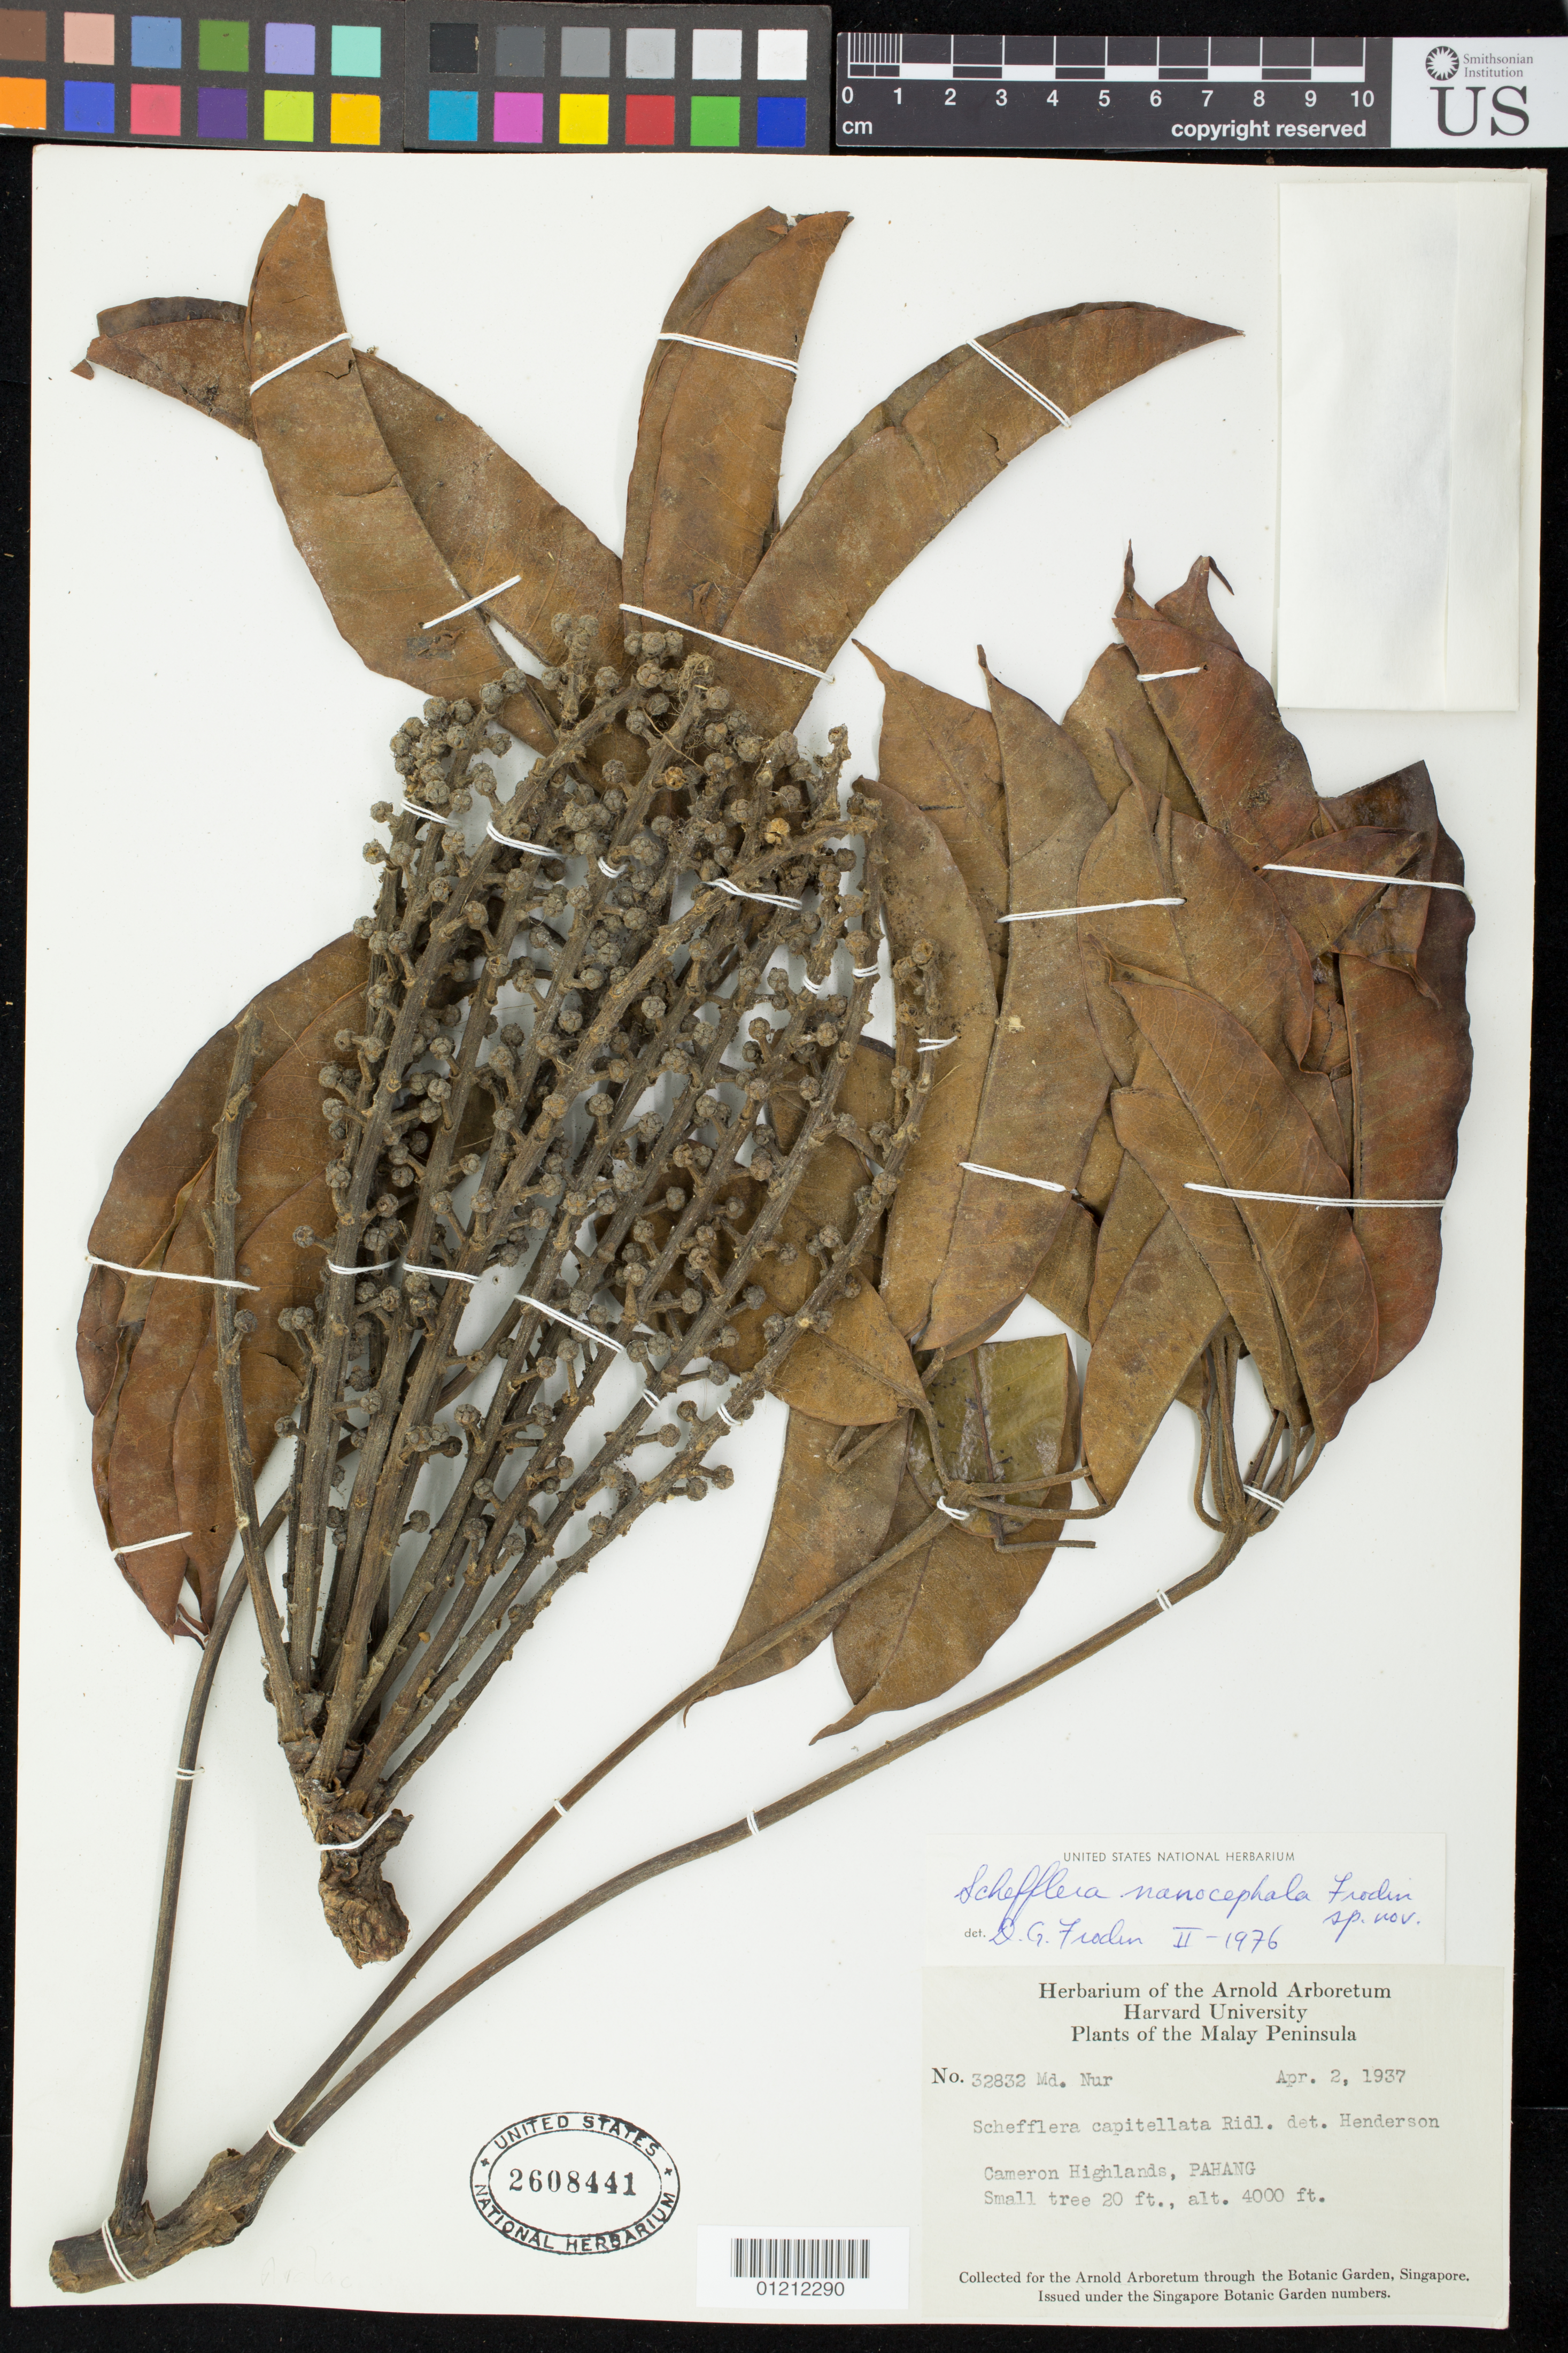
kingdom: Plantae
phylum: Tracheophyta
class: Magnoliopsida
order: Apiales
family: Araliaceae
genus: Schefflera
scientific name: Schefflera nanocephala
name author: Frodin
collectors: M. Nur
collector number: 32832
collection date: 1937-04-02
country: Malaysia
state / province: Pahang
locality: Cameron Highlands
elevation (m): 1219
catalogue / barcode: US 2608441